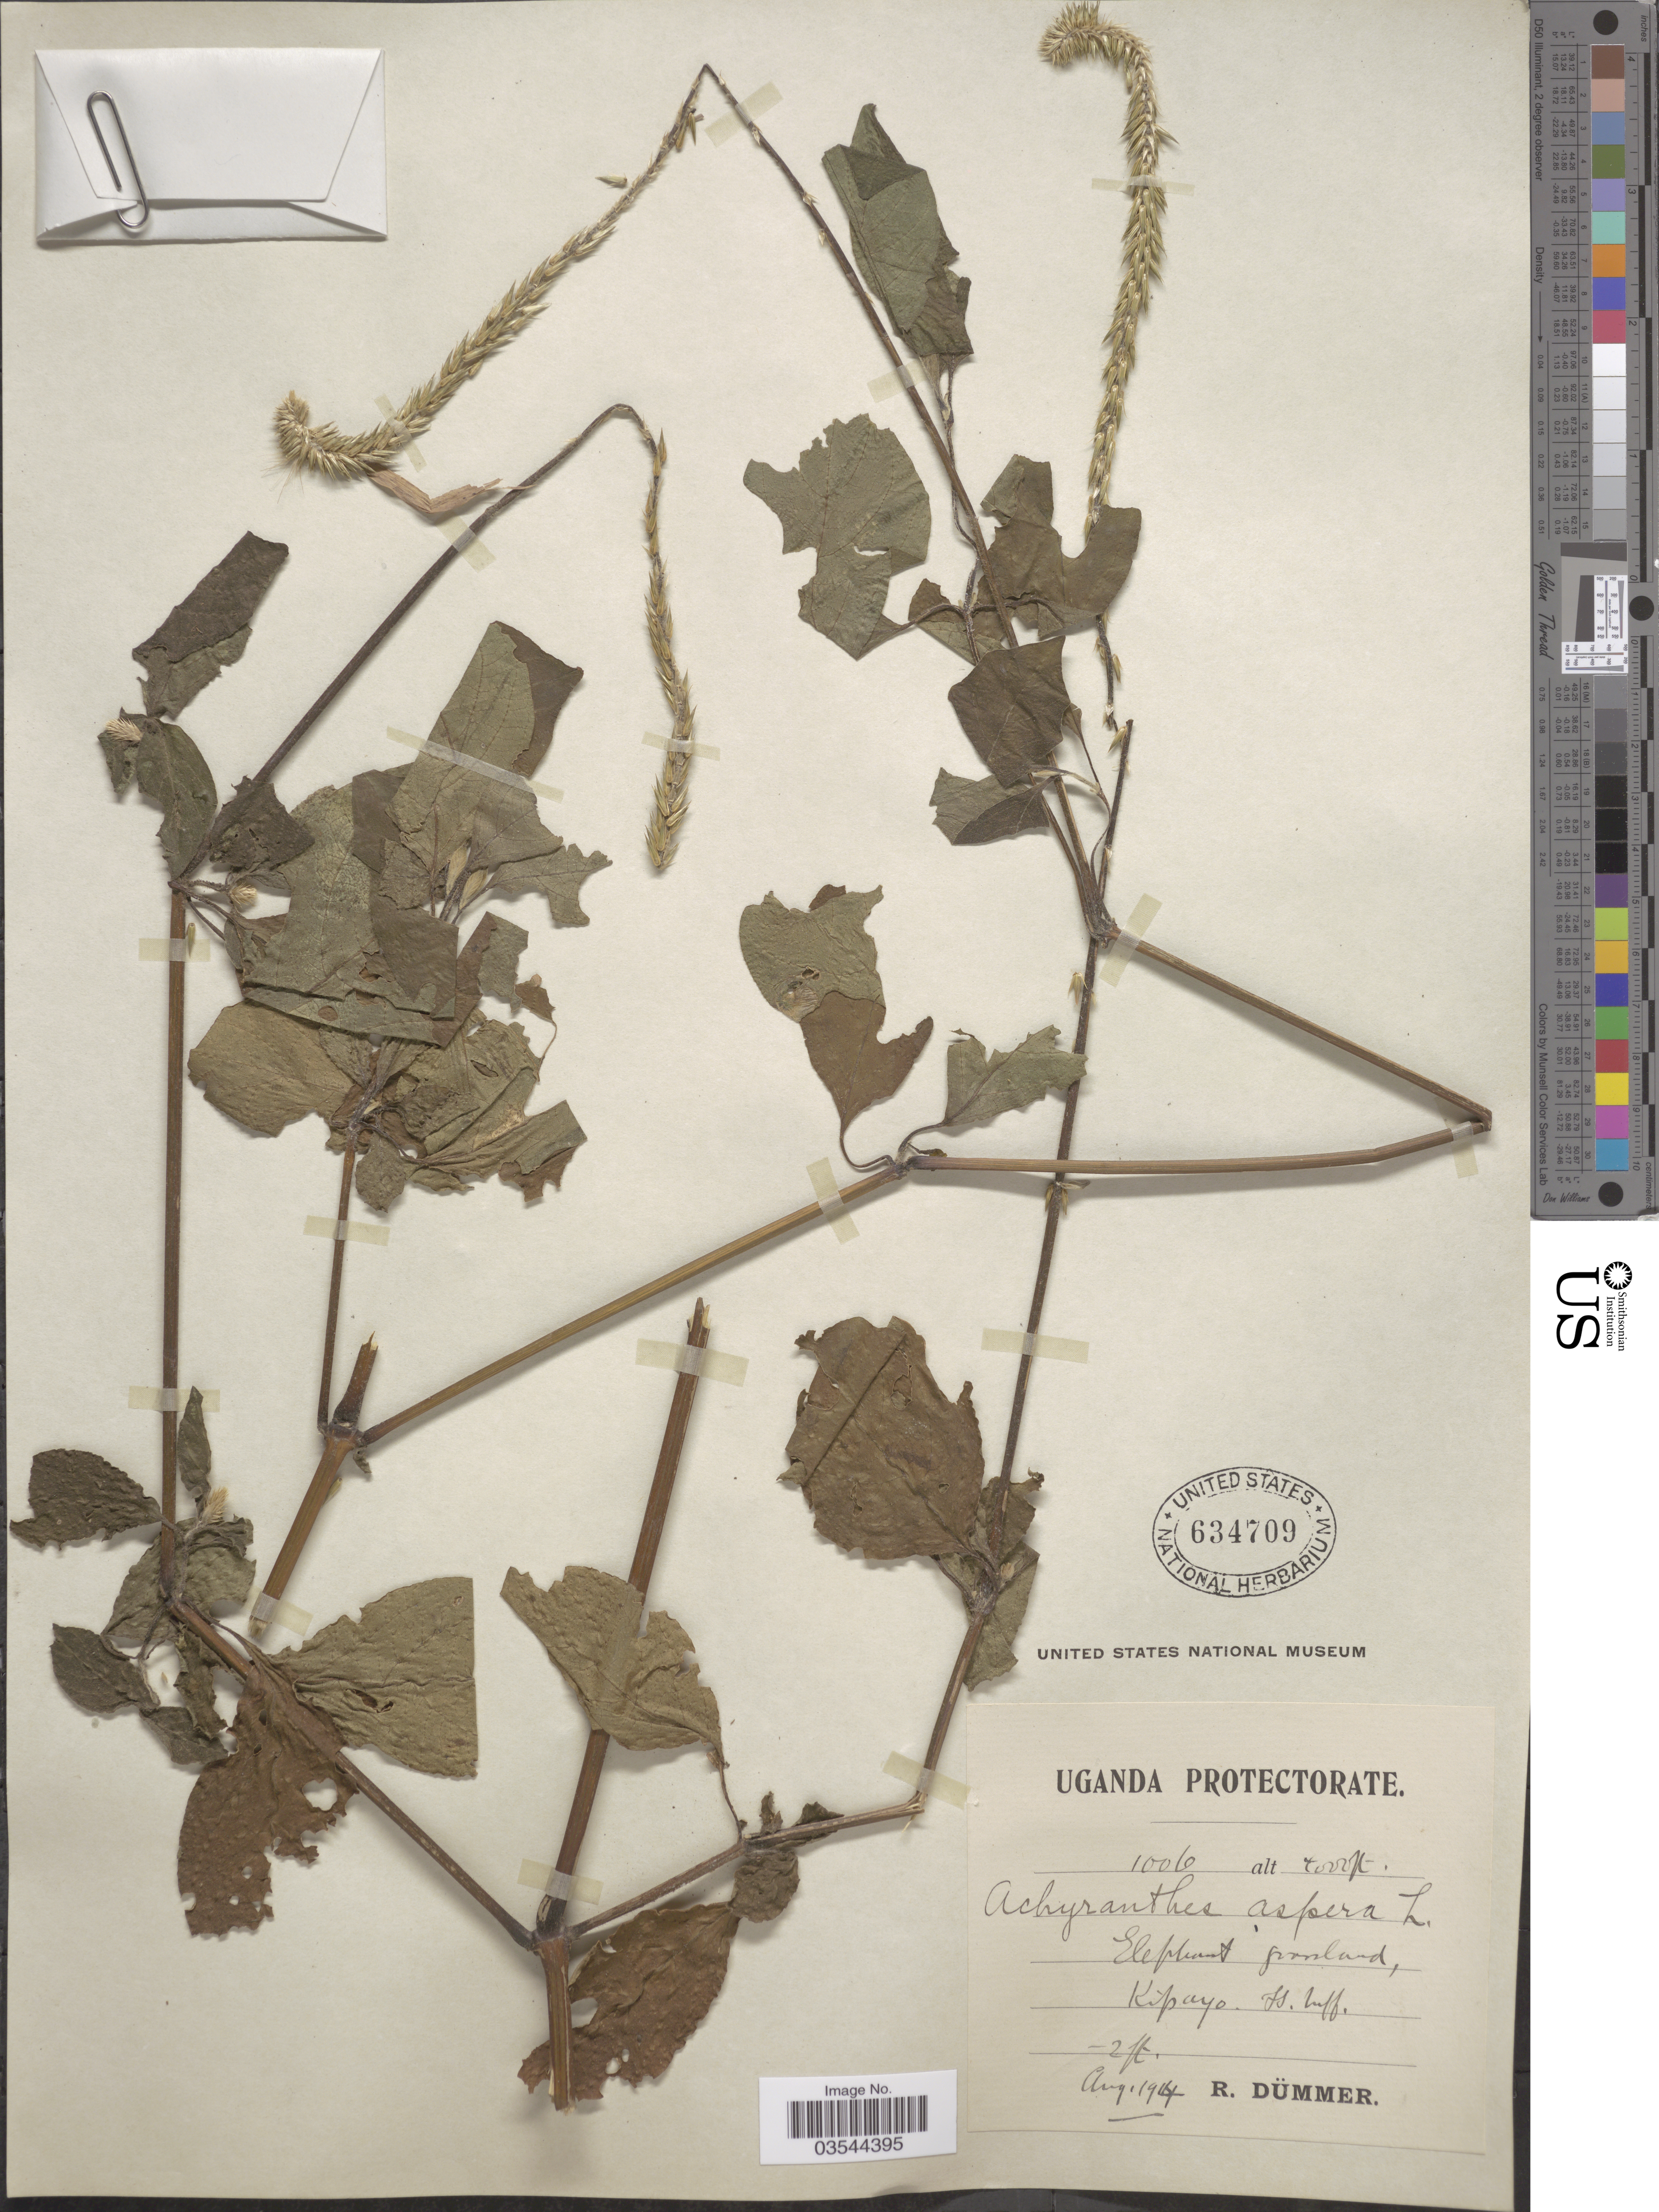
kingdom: Plantae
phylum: Tracheophyta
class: Magnoliopsida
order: Caryophyllales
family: Amaranthaceae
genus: Achyranthes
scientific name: Achyranthes aspera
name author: L.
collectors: R. A. Dümmer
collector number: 1006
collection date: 1914-08-01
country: Uganda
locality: Elephant grassland, Kipayo.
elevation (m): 1219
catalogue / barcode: US 634709